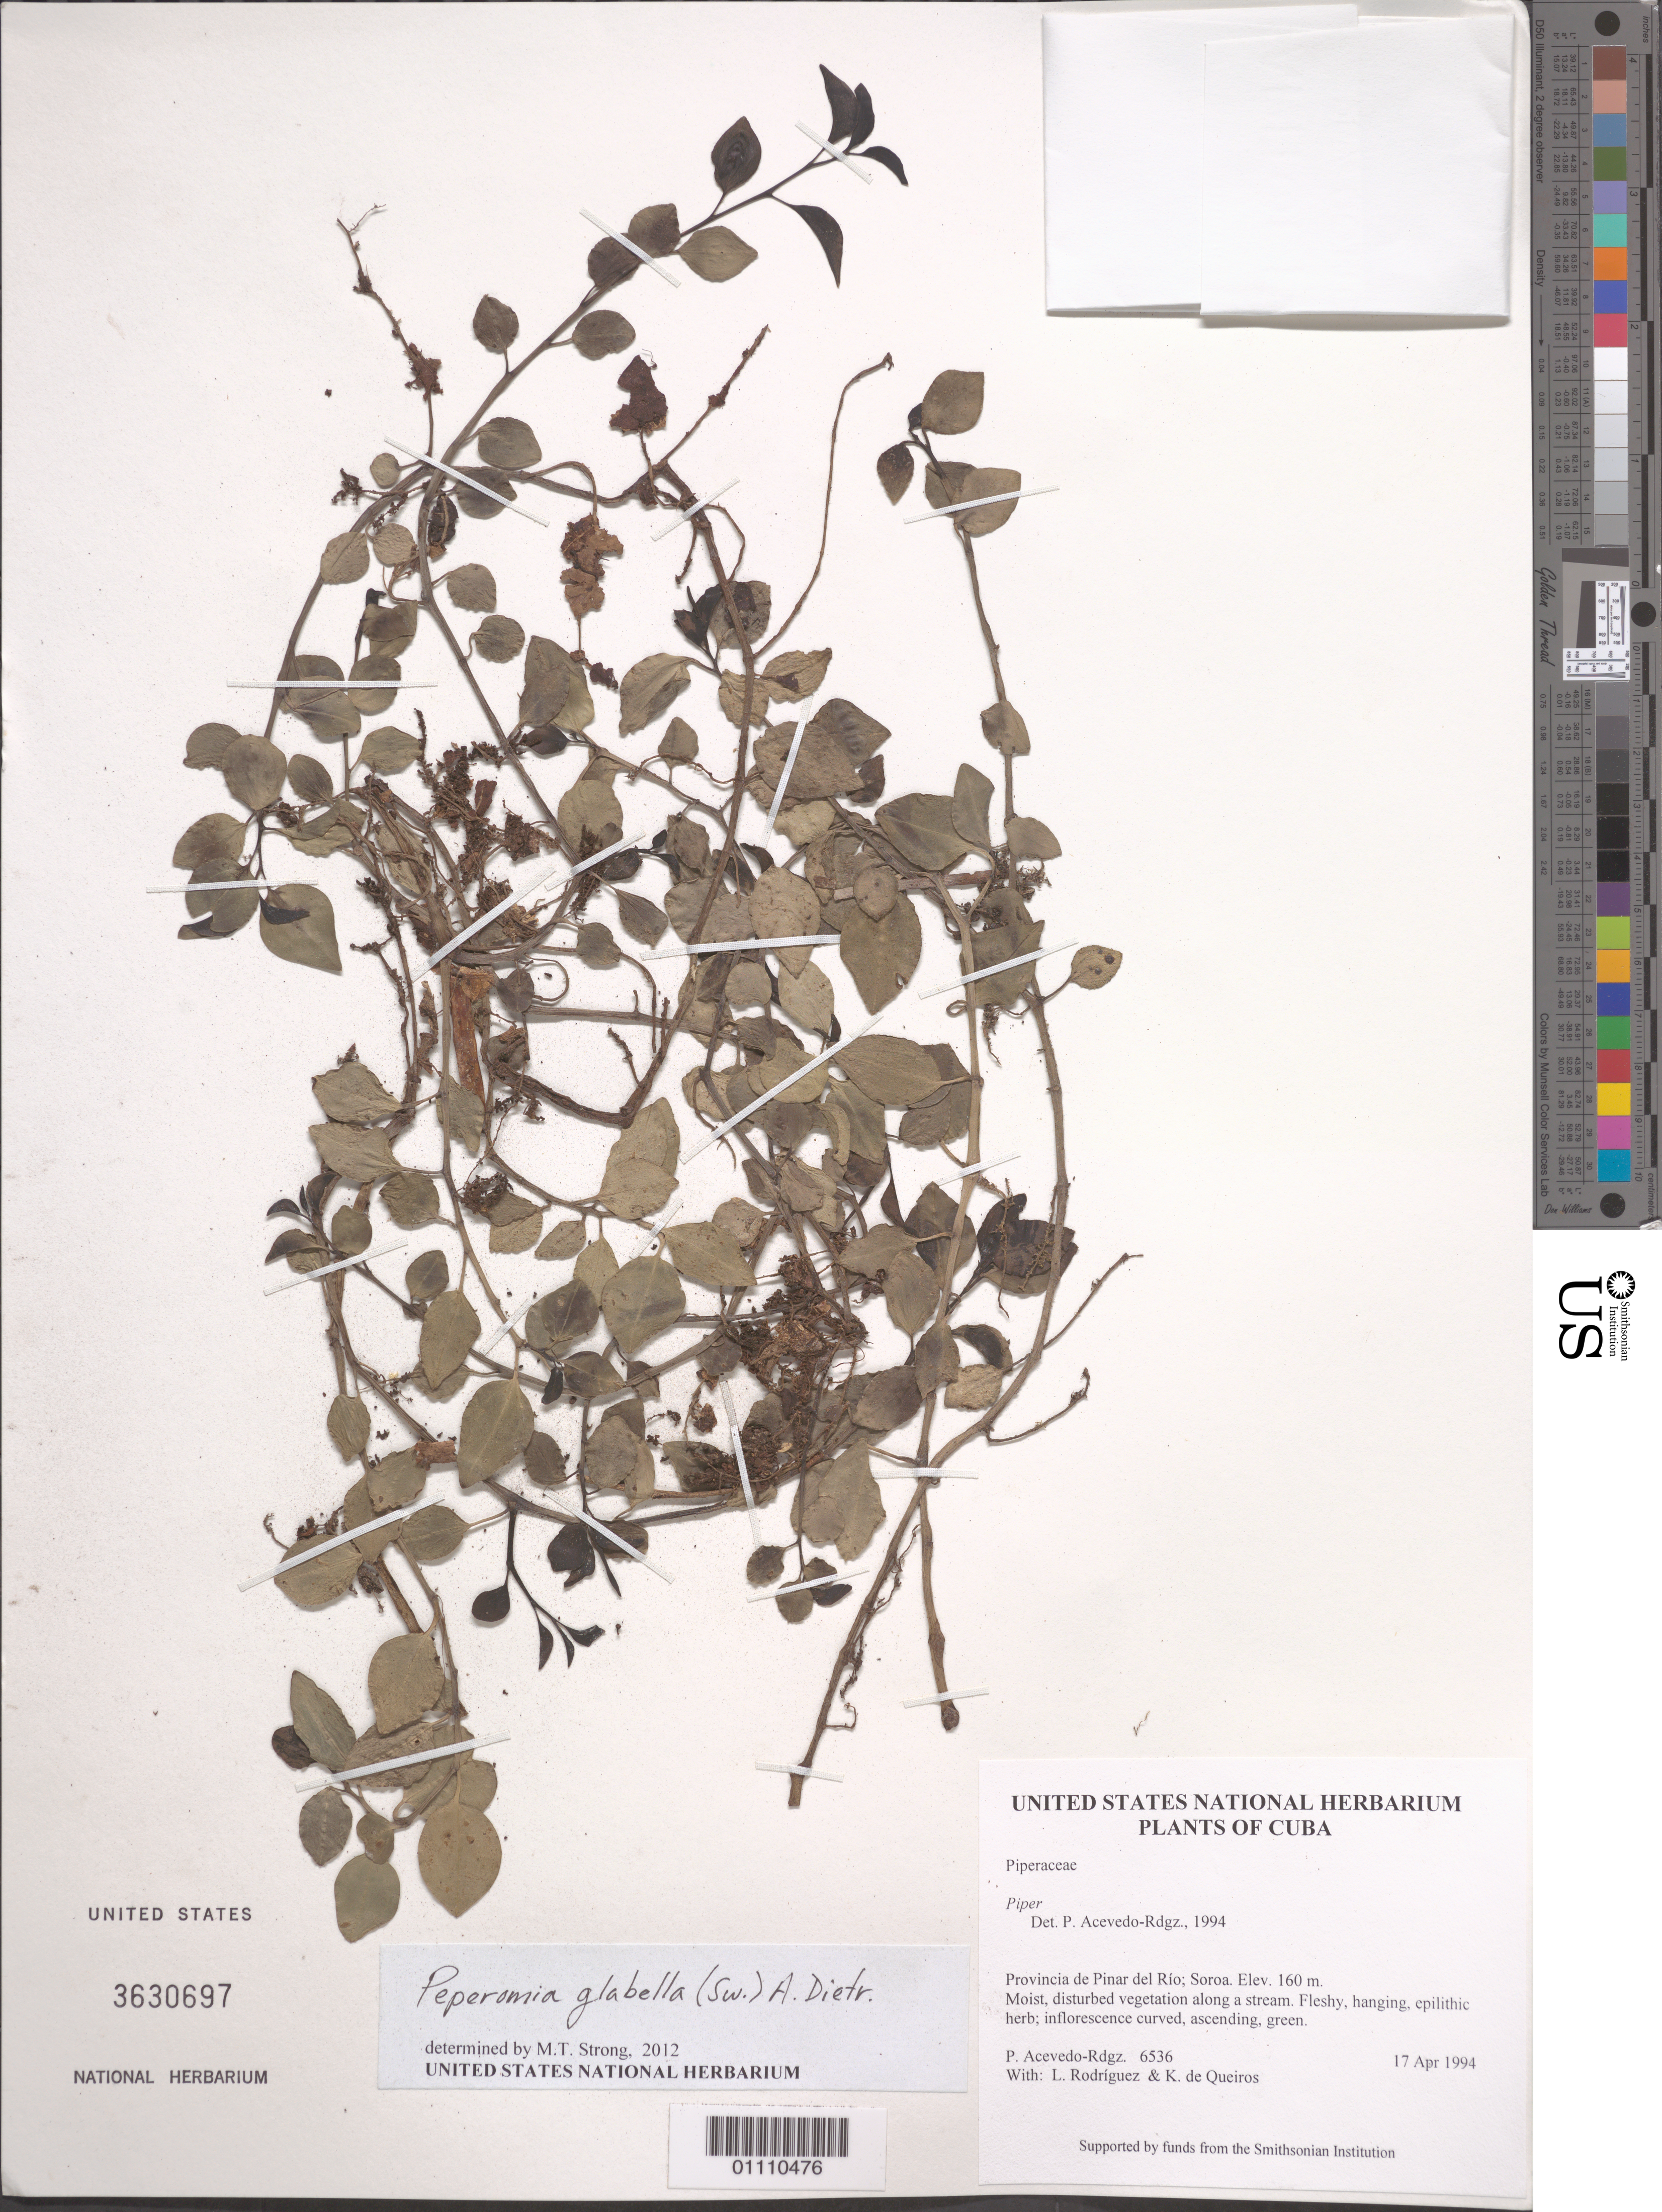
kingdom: Plantae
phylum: Tracheophyta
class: Magnoliopsida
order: Piperales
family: Piperaceae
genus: Peperomia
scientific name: Peperomia glabella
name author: (Sw.) A. Dietr.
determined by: Strong, M. T., (US), Smithsonian Institution - National Museum of Natural History (UNITED STATES)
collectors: P. Acevedo-Rodr., L. Rodriguez & K. De Queiroz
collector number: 6536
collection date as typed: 17 Apr 1994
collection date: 1994-04-17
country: Cuba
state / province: Pinar del Rio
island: Cuba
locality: Provincia de Pinar del Río; Soroa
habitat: Moist, disturbed vegetation along a stream.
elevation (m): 160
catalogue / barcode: US 3630697